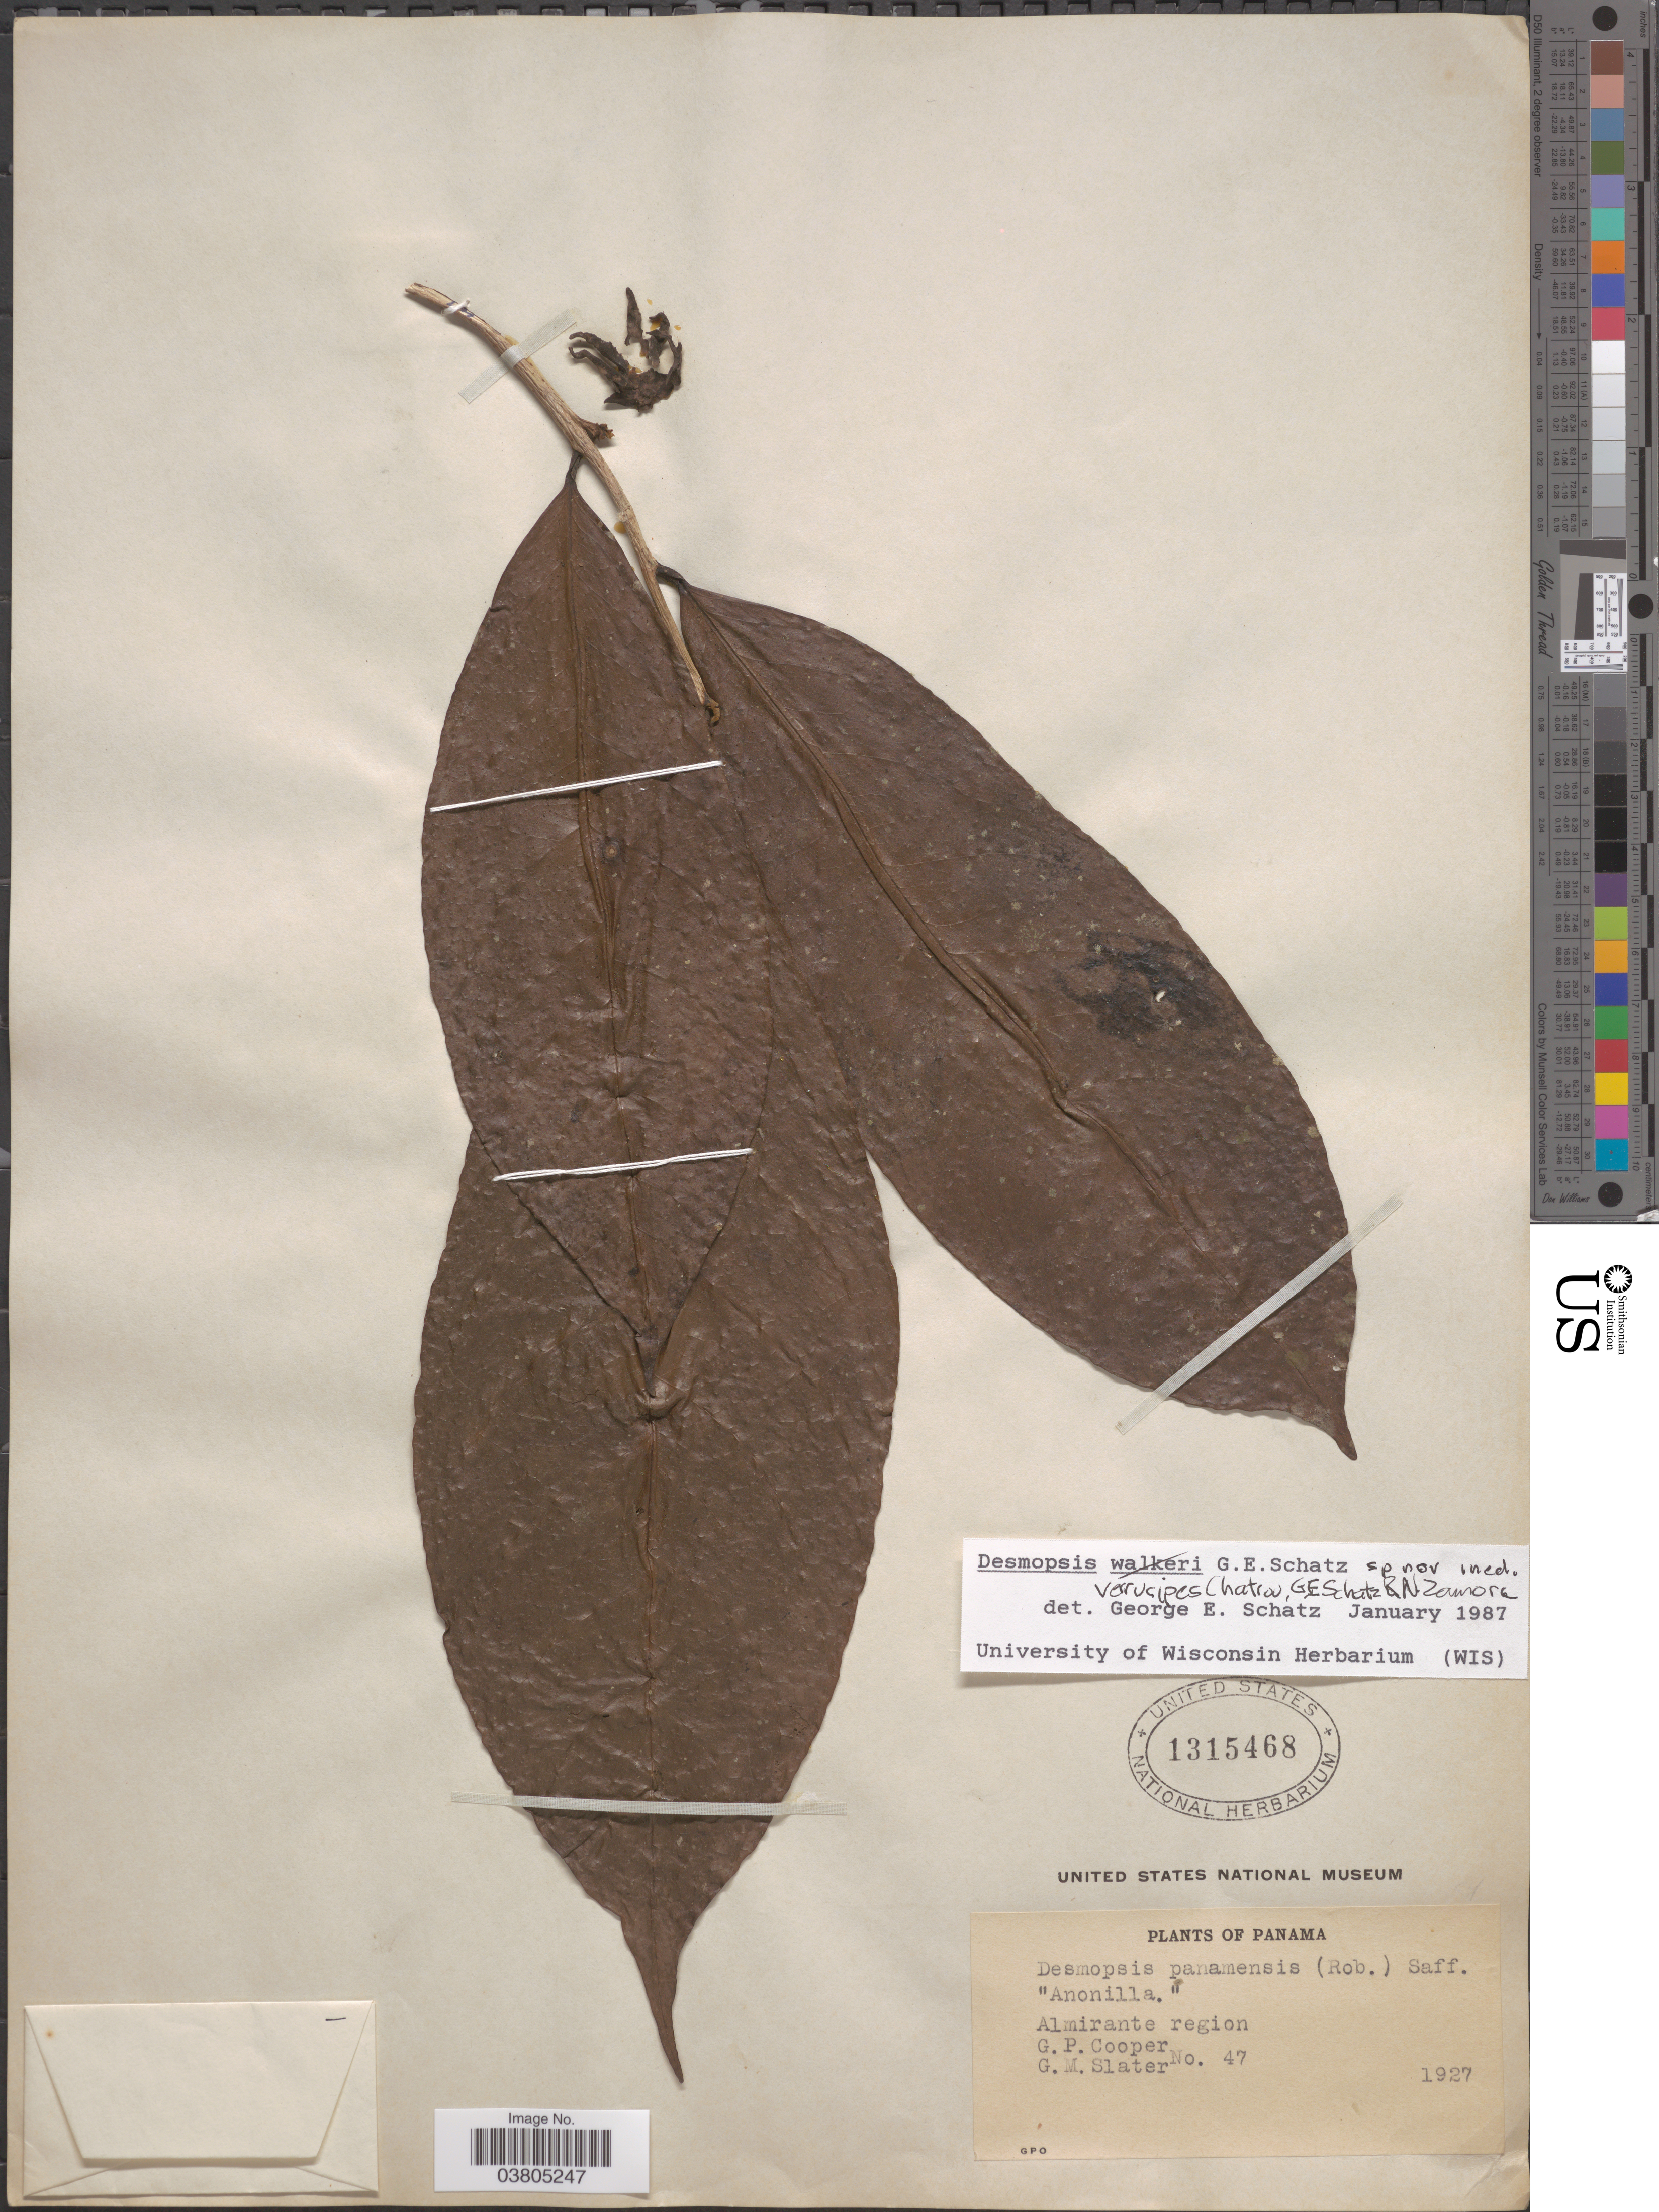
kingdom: Plantae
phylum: Tracheophyta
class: Magnoliopsida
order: Magnoliales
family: Annonaceae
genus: Desmopsis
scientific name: Desmopsis verrucipes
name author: Chatrou et al.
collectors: G. Cooper & G. Slater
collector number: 47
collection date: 1927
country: Panama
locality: Almirante region.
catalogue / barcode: US 1315468